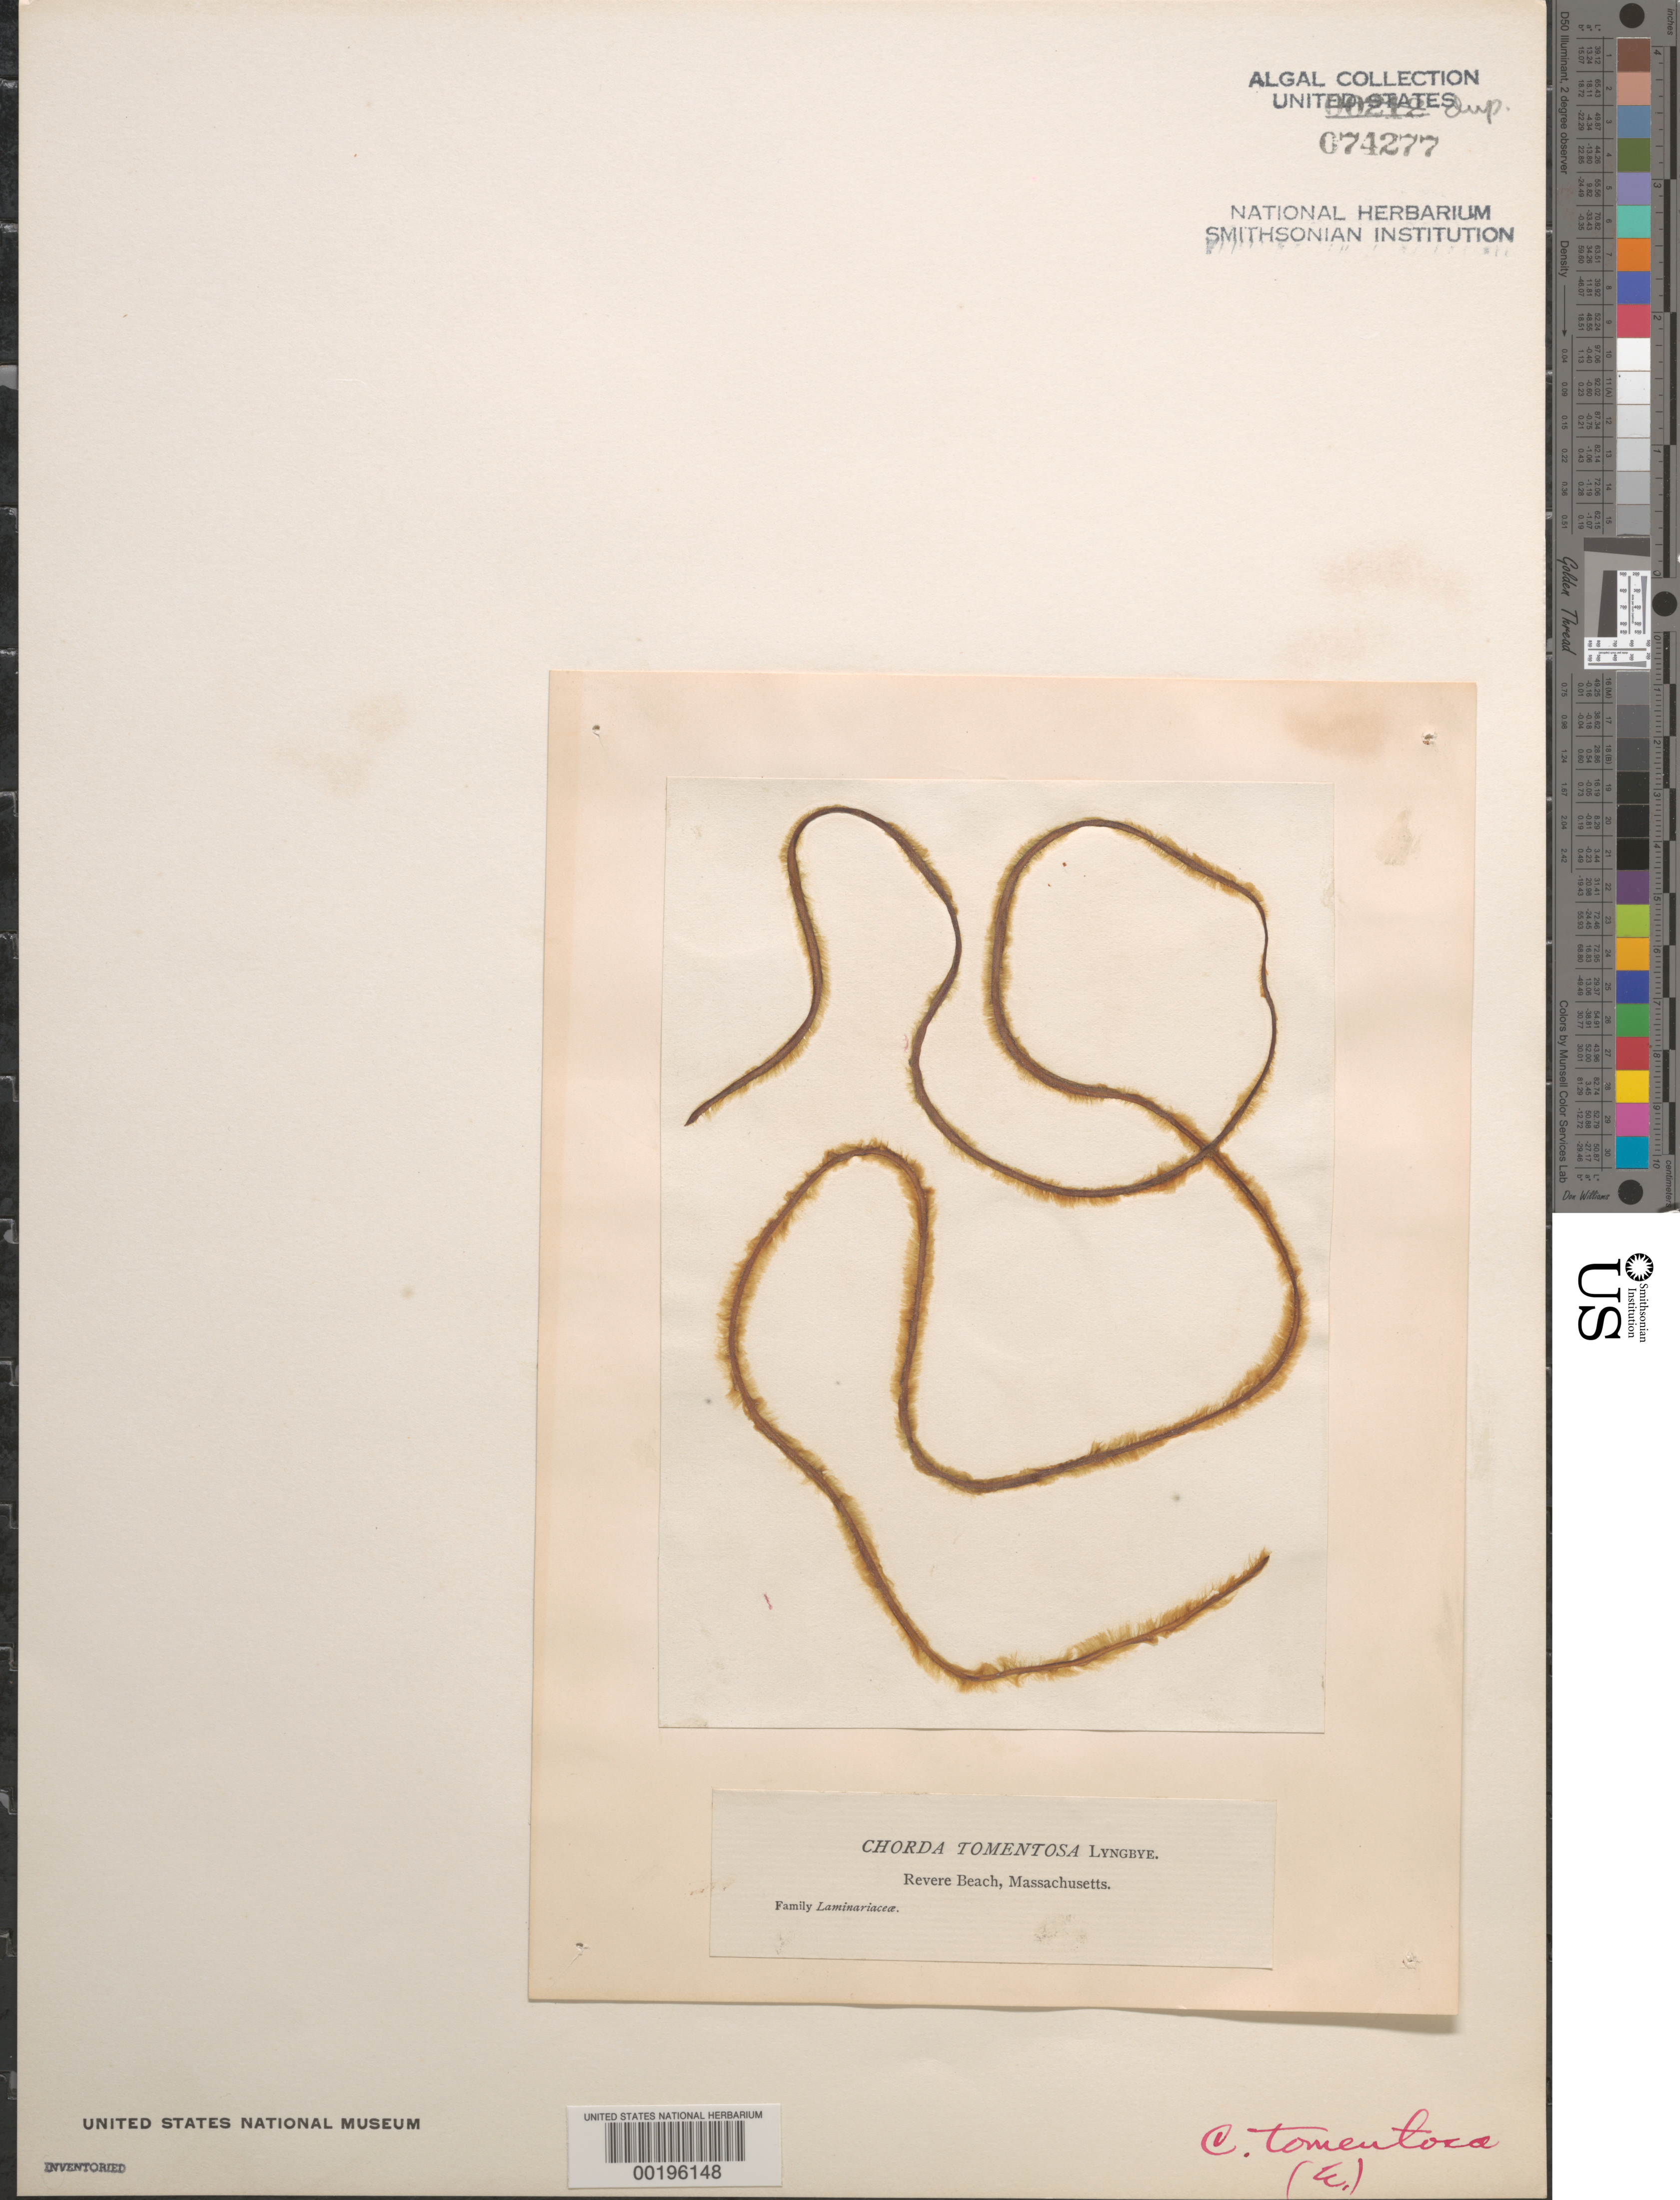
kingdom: Chromista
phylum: Ochrophyta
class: Phaeophyceae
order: Tilopteridales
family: Halosiphonaceae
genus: Halosiphon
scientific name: Halosiphon tomentosus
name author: (Lyngb.) Jaasund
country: United States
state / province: Massachusetts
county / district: Suffolk County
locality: Revere Beach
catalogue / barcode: US 74277